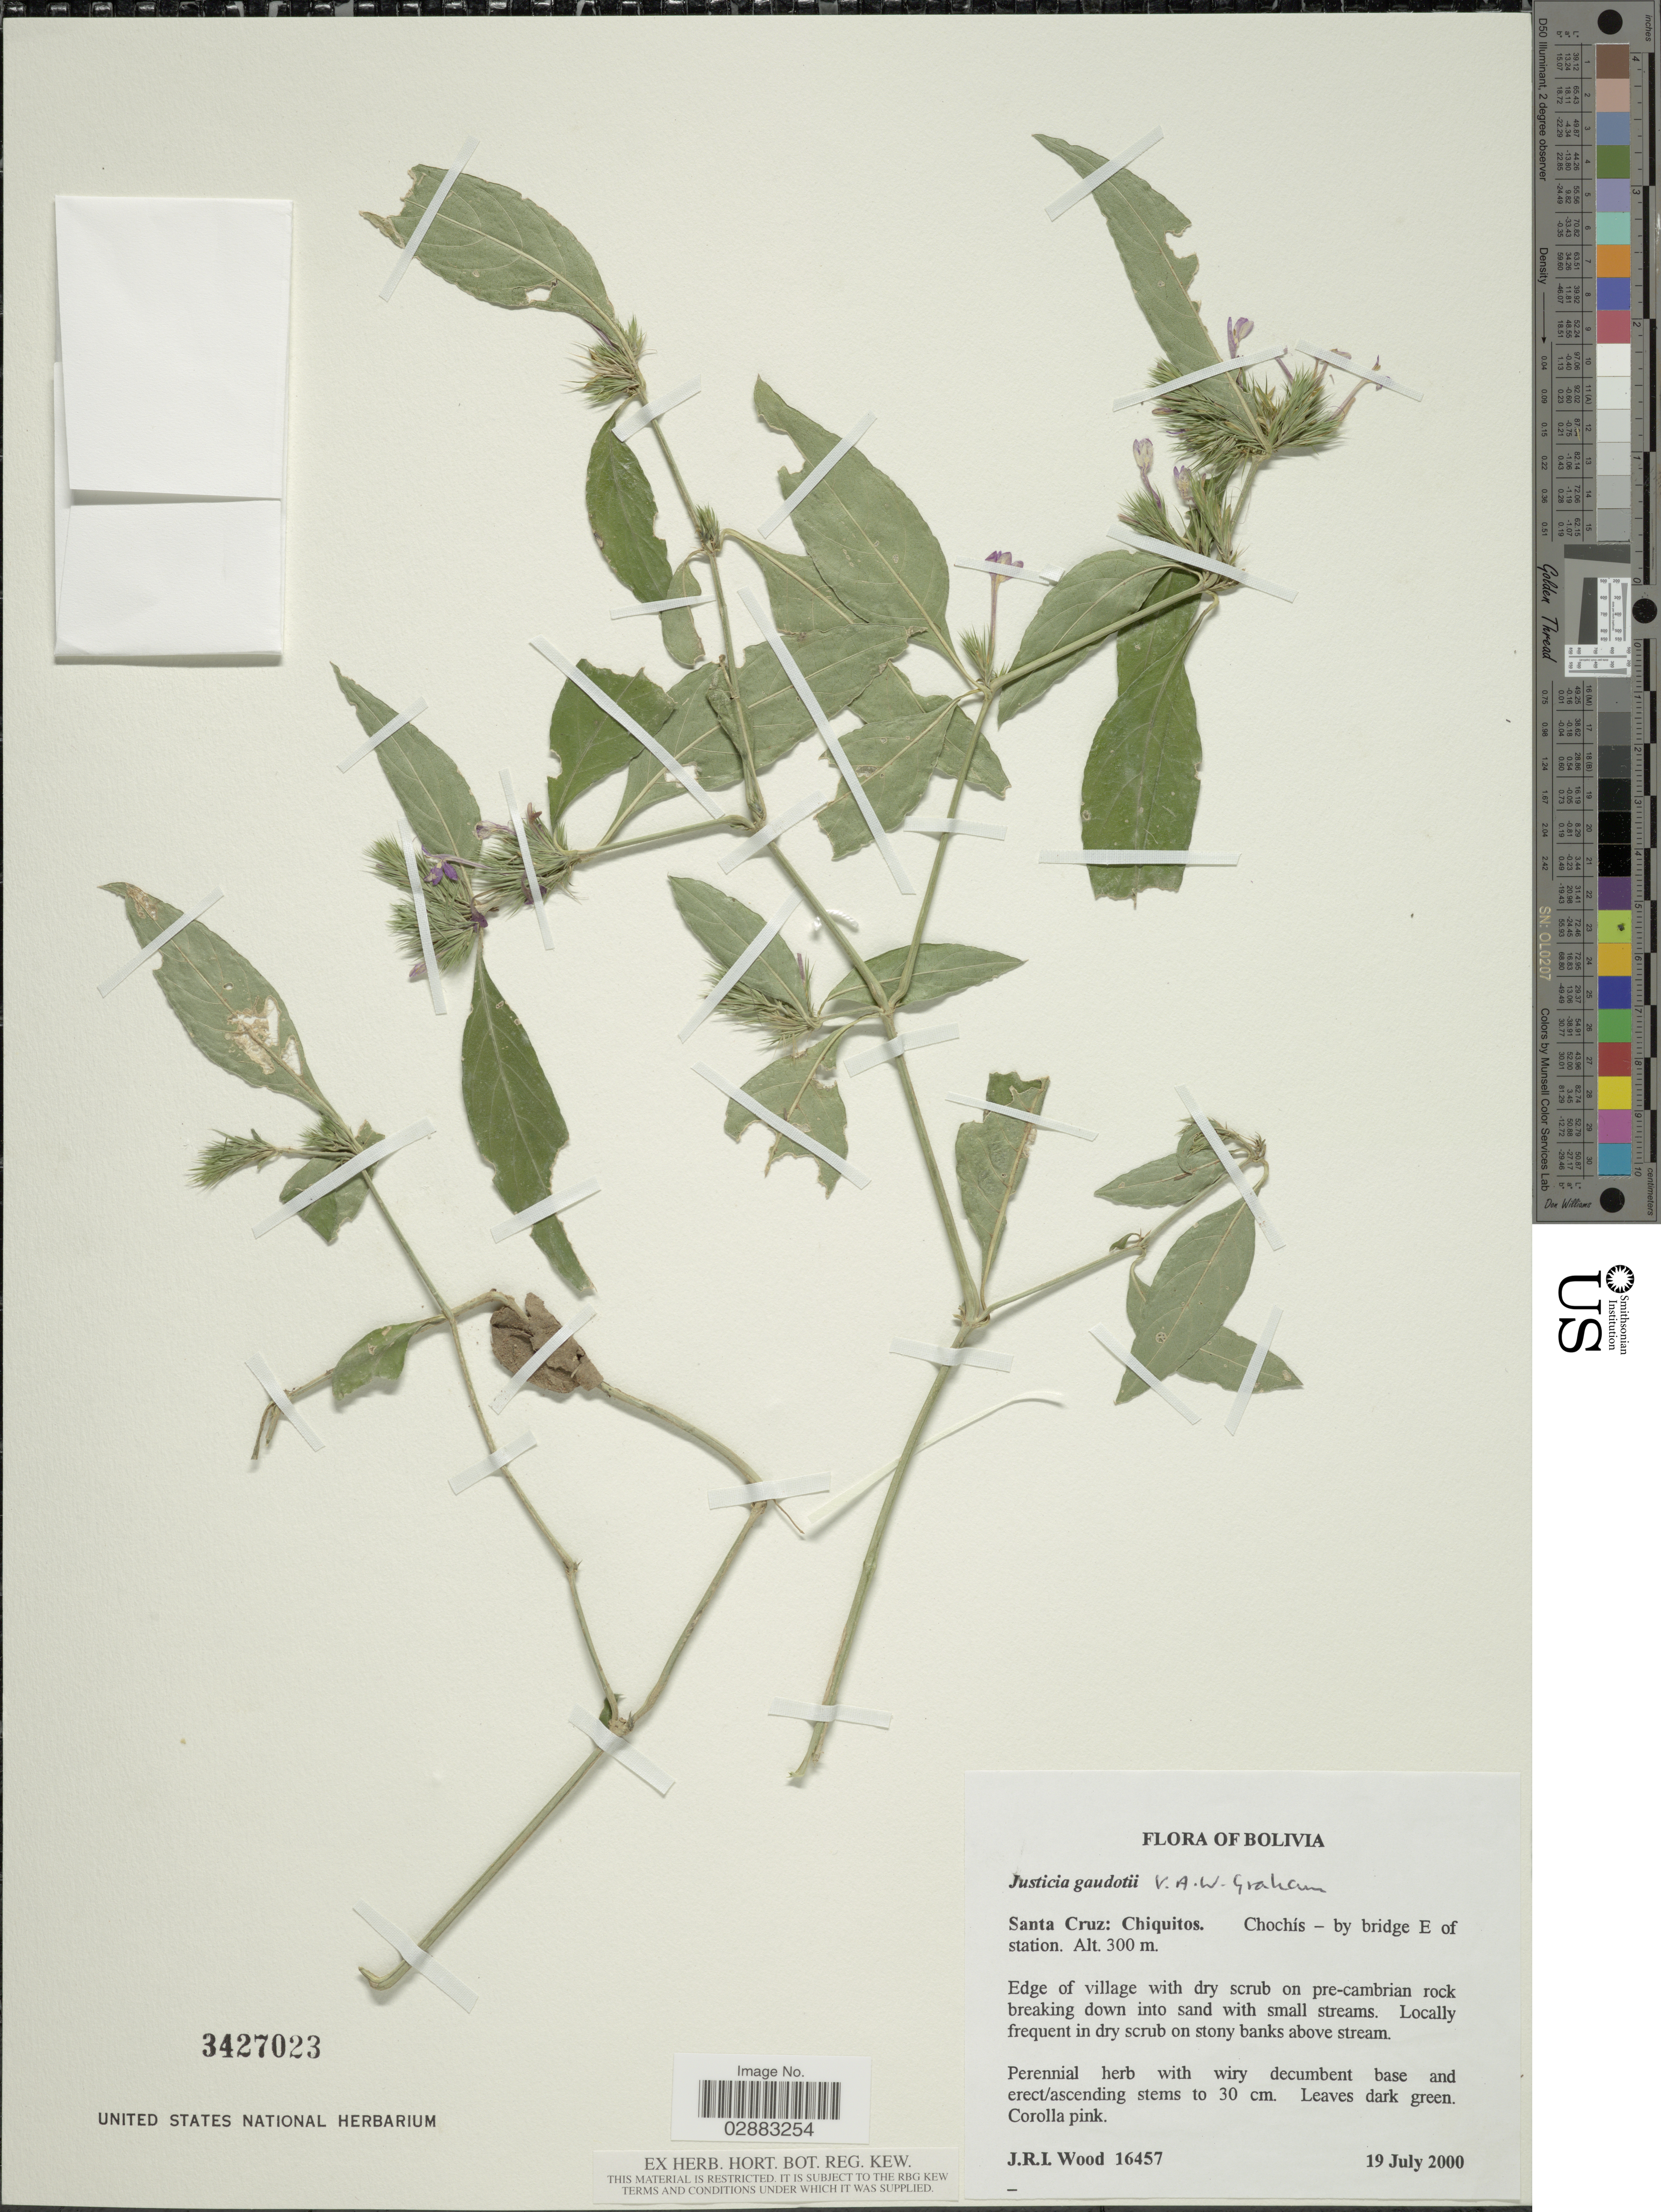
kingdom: Plantae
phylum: Tracheophyta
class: Magnoliopsida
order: Lamiales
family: Acanthaceae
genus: Justicia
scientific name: Justicia goudotii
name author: V.A.W. Graham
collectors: J. R. I. Wood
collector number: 16457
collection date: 2000-07-19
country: Bolivia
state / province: Santa Cruz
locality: Chiquitos. Chochís - by bridge E of station.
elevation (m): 300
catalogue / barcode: US 3427023